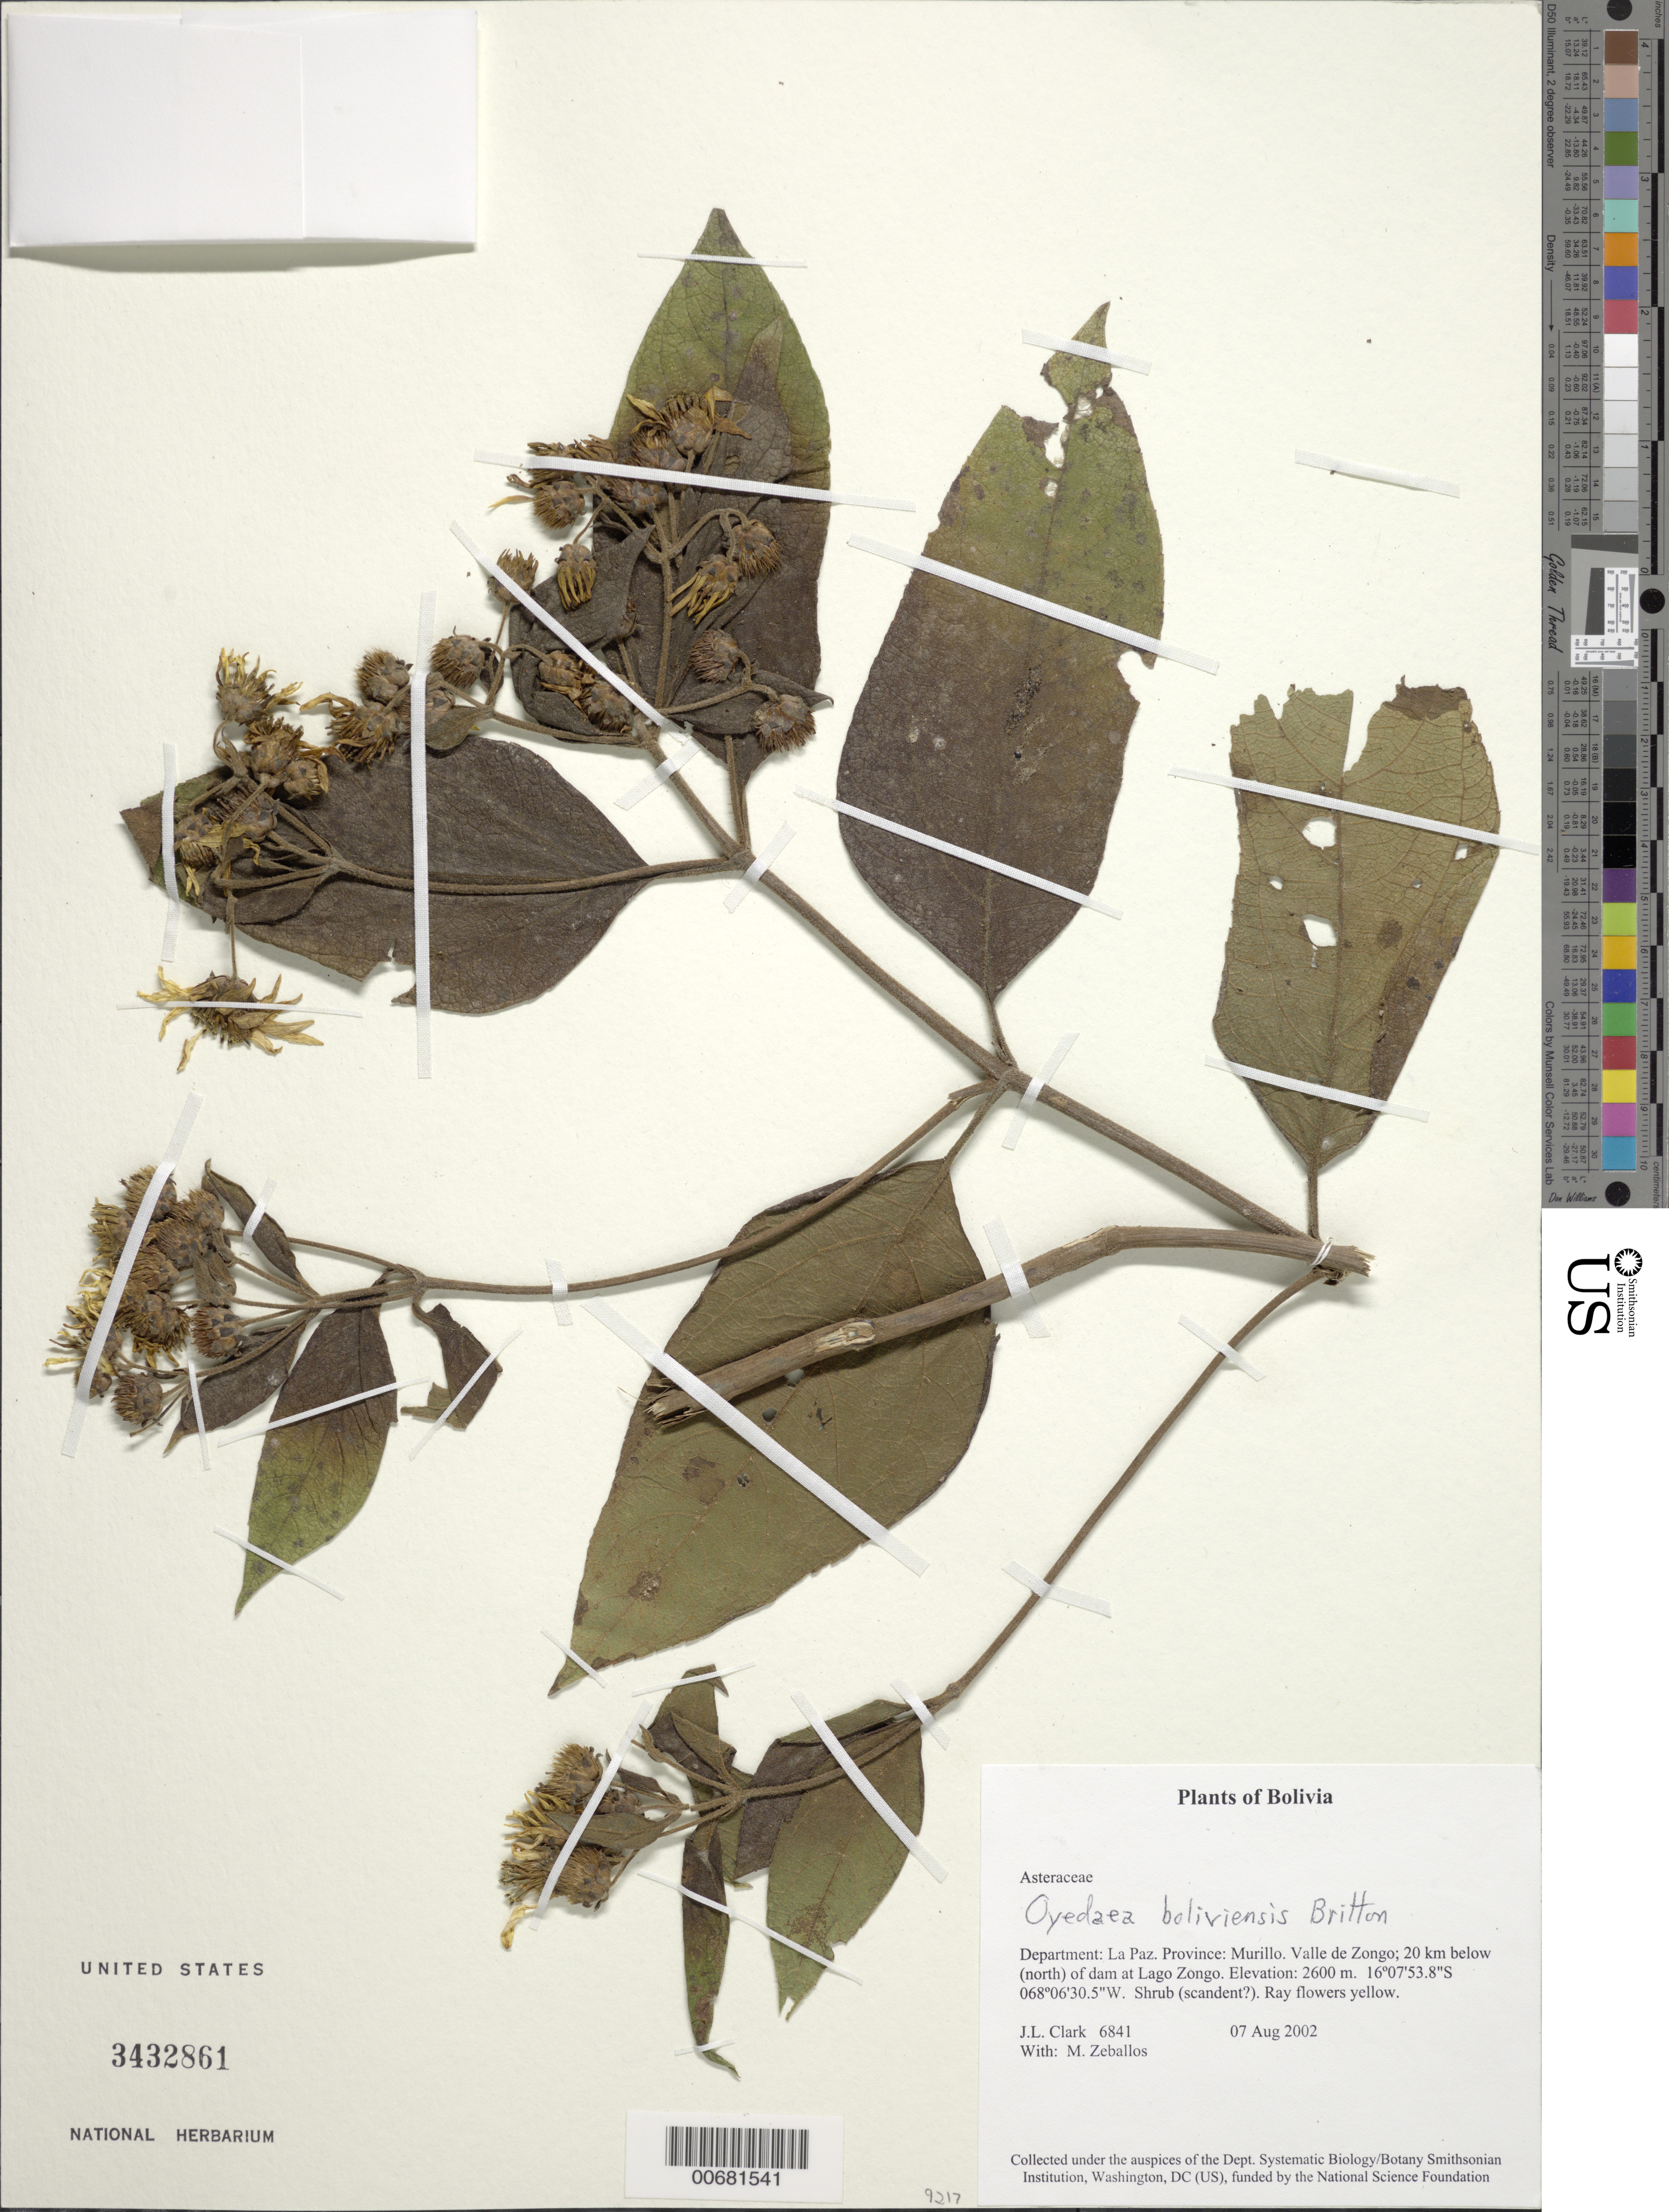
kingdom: Plantae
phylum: Tracheophyta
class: Magnoliopsida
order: Asterales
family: Asteraceae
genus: Oyedaea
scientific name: Oyedaea boliviana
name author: Britton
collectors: J. L. Clark & M. Zeballos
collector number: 06841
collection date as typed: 07 Aug 2002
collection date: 2002-08-07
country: Bolivia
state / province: La Paz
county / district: Murillo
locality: Valle de Zongo; 20 km below (north) of dam at Lago Zongo.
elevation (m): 2600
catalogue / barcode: US 3433861